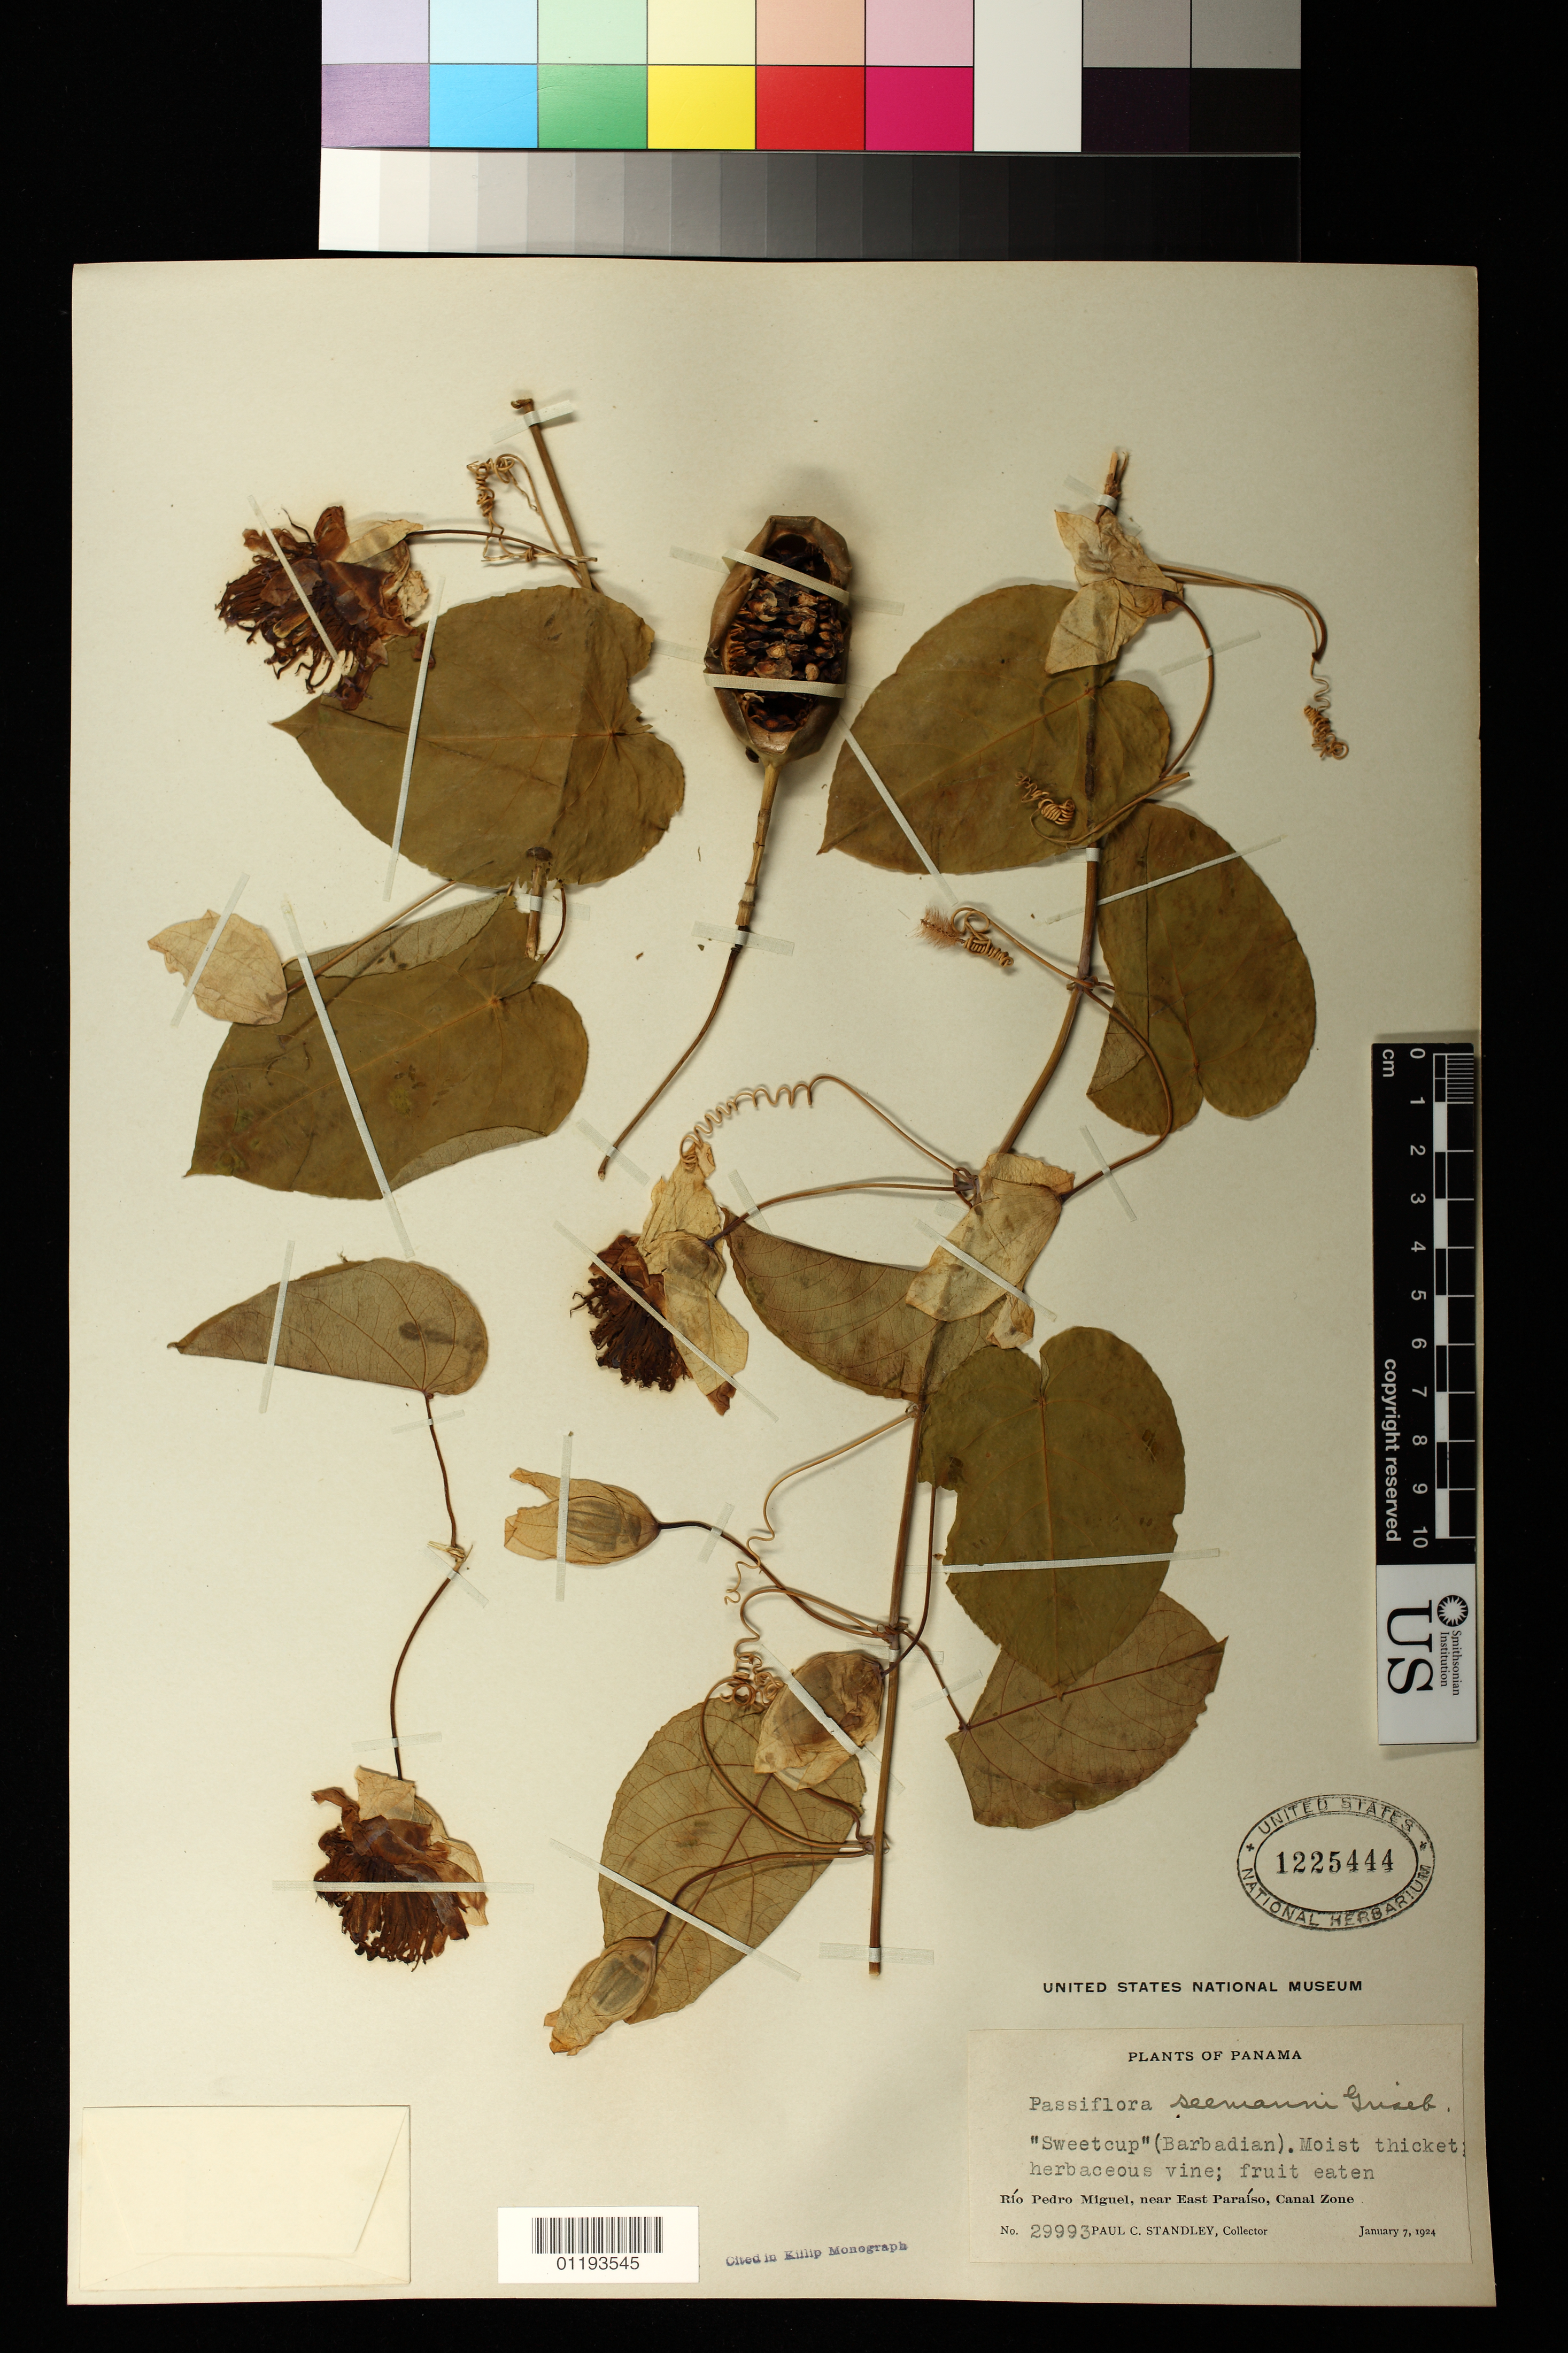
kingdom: Plantae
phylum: Tracheophyta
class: Magnoliopsida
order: Malpighiales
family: Passifloraceae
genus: Passiflora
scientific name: Passiflora seemannii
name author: Griseb.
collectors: P. C. Standley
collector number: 29993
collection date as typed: Jan 7 1924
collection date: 1924-01-07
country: Panama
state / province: Panamá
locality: Rio Pedro Miguel, near East Paraiso, Canal Zone.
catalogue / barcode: US 1225444